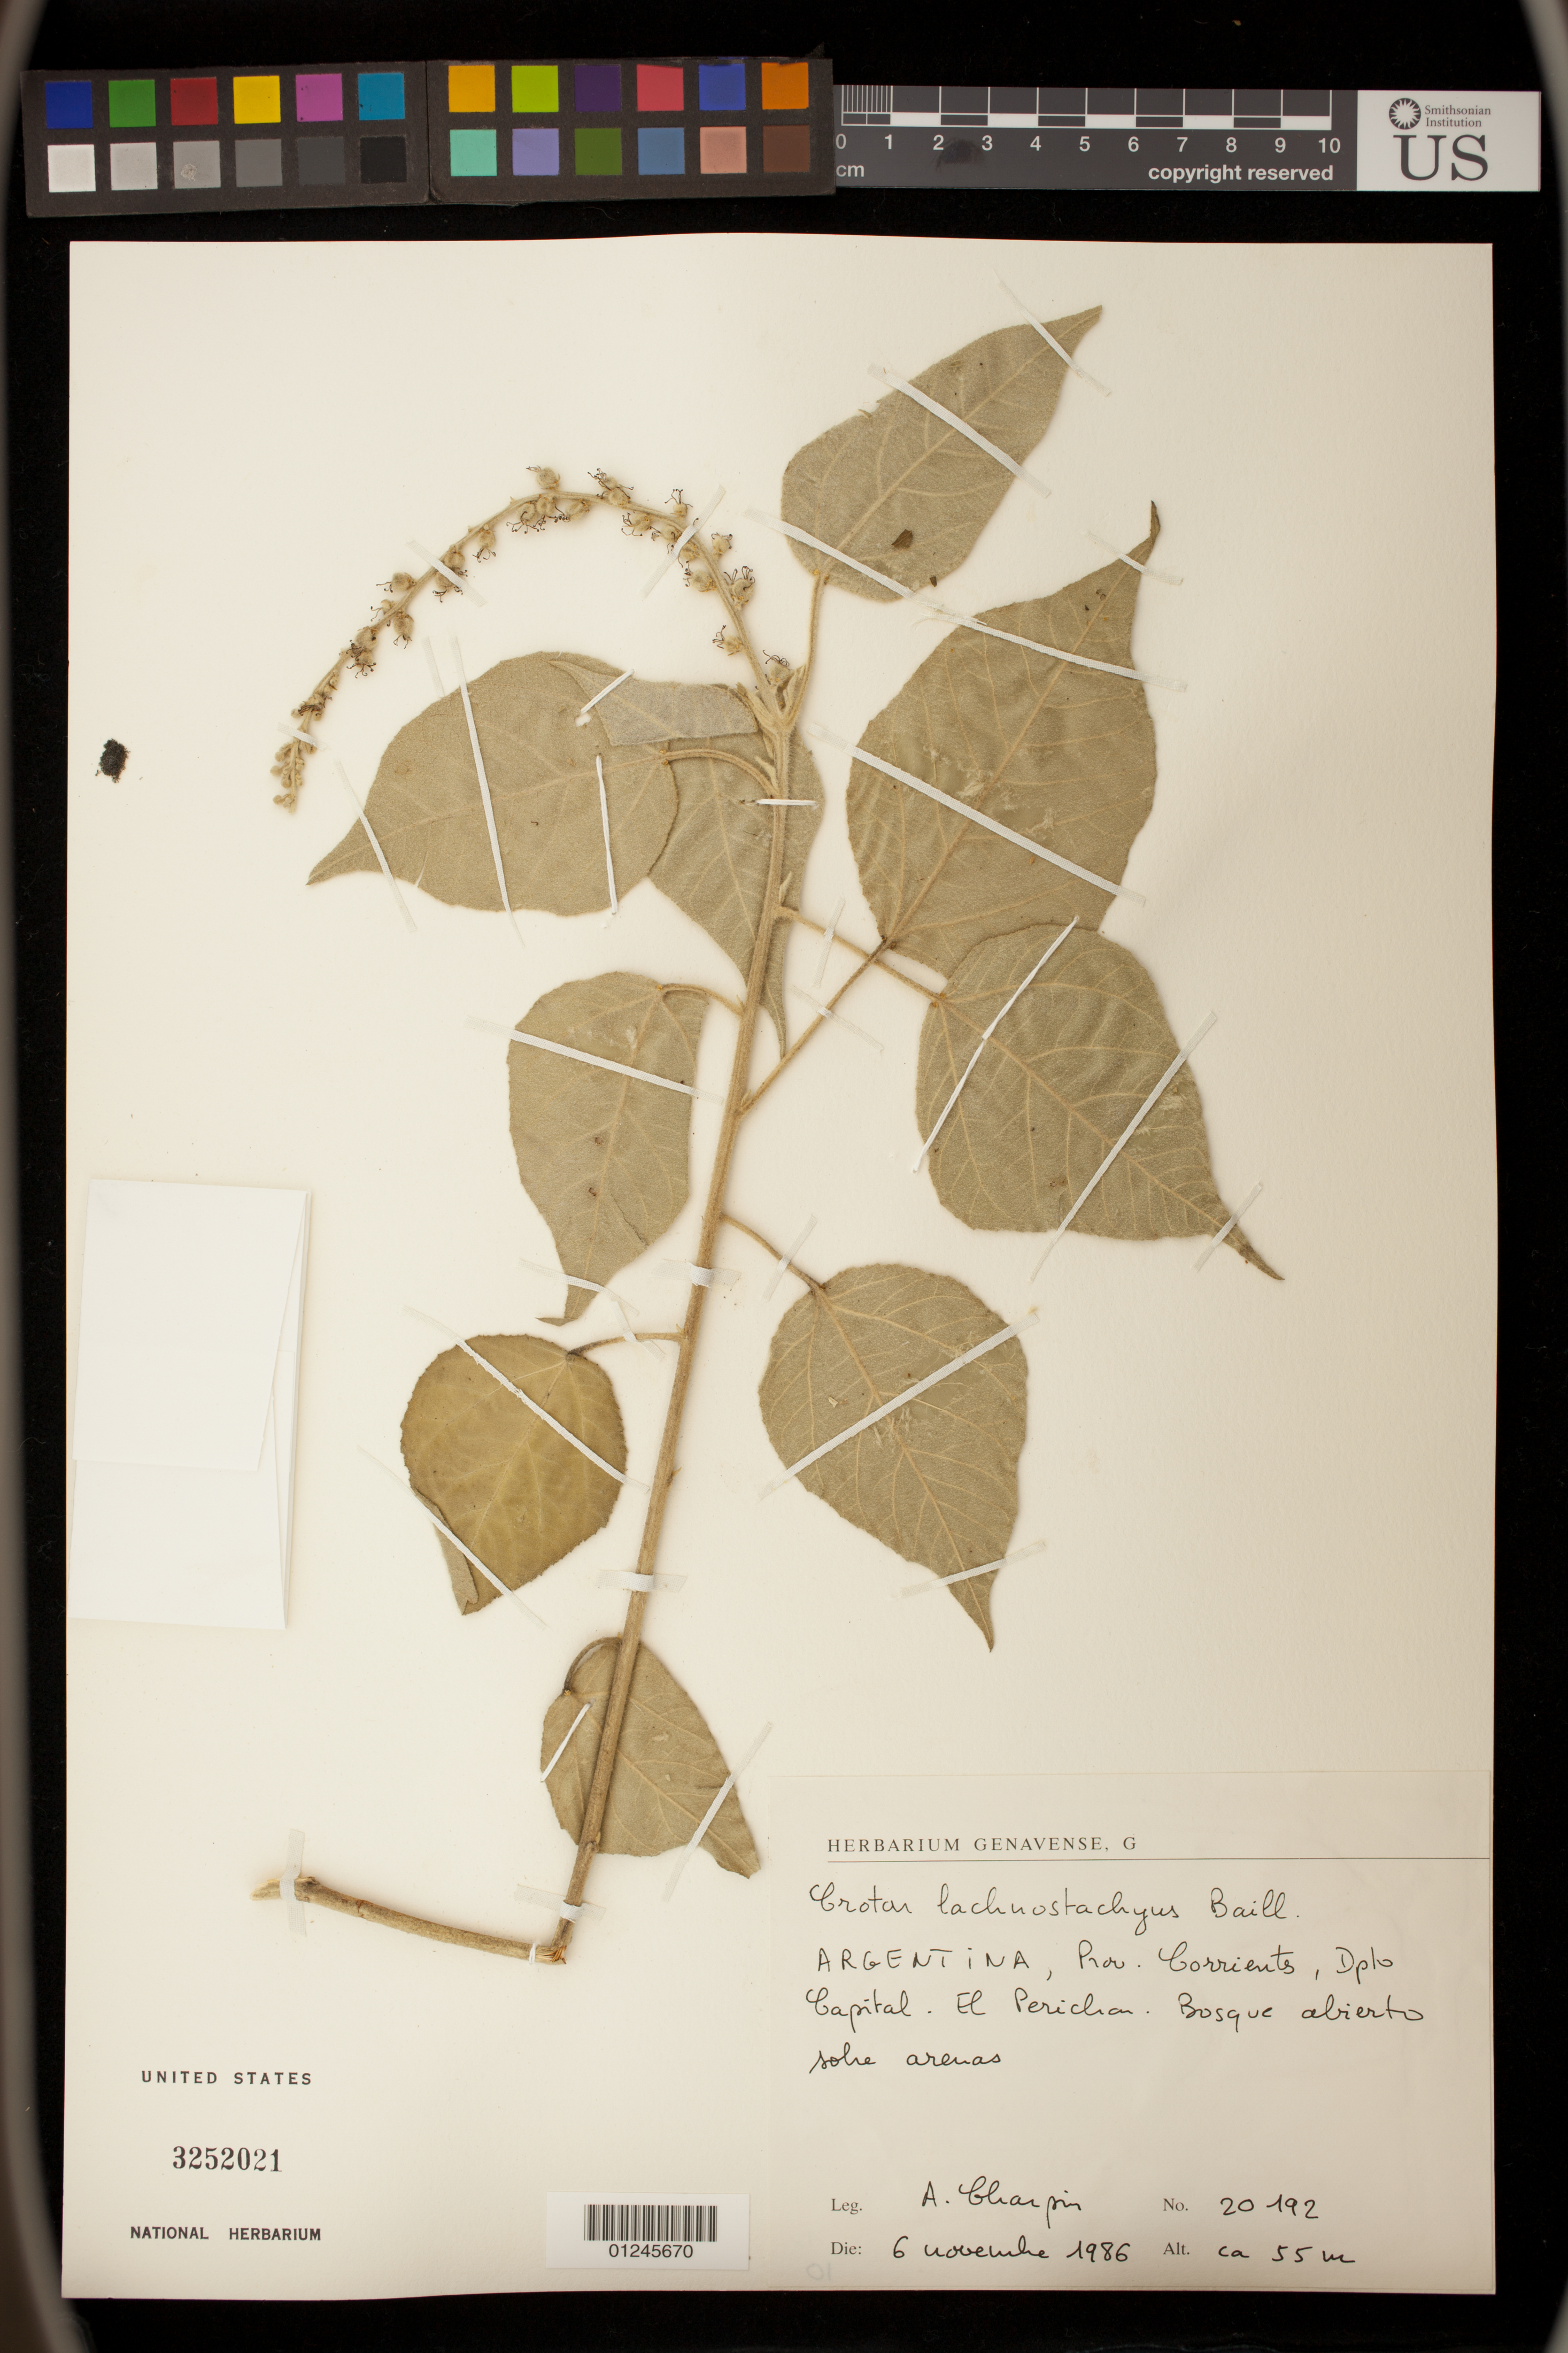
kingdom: Plantae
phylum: Tracheophyta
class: Magnoliopsida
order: Malpighiales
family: Euphorbiaceae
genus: Croton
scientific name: Croton lachnostachyus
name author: Baill.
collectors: A. Charpin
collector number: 20192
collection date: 1986-11-06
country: Argentina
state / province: Corrientes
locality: Dpto. Capital.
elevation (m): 55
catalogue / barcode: US 3252021